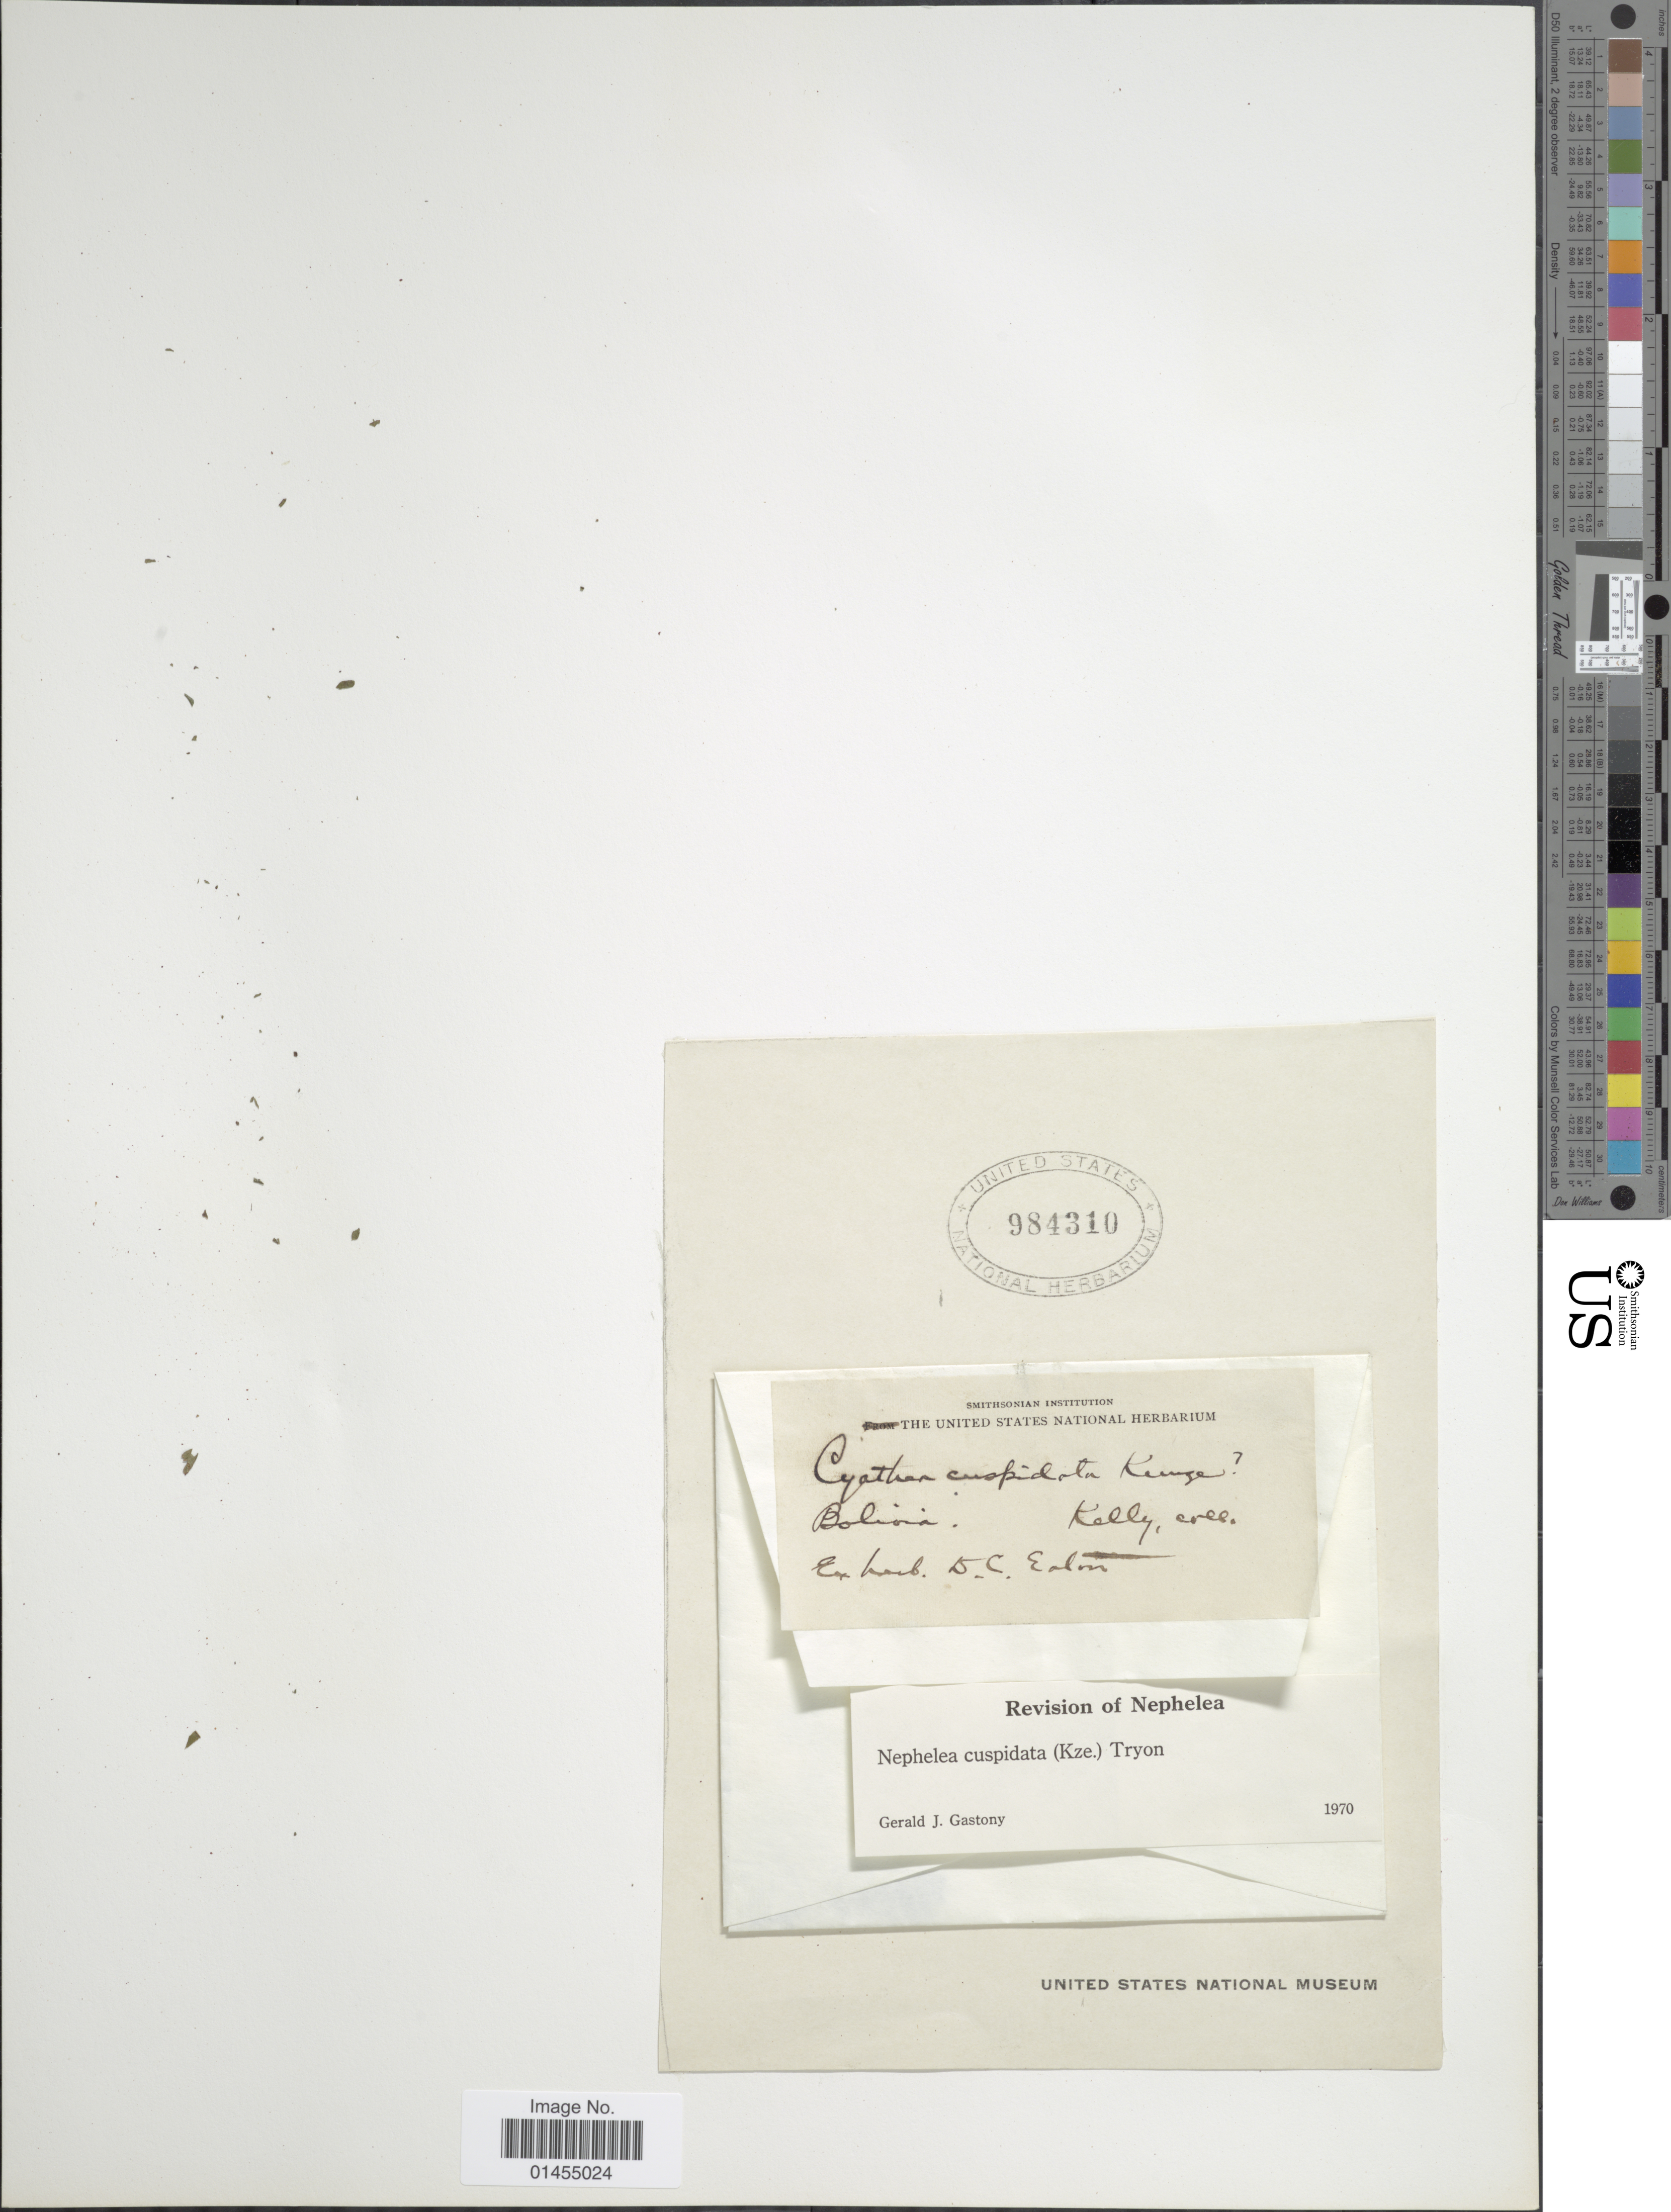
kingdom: Plantae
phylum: Tracheophyta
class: Polypodiopsida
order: Cyatheales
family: Cyatheaceae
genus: Alsophila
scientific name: Alsophila cuspidata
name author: (Kunze) D.S. Conant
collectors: Kelly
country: Bolivia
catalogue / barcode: US 984310